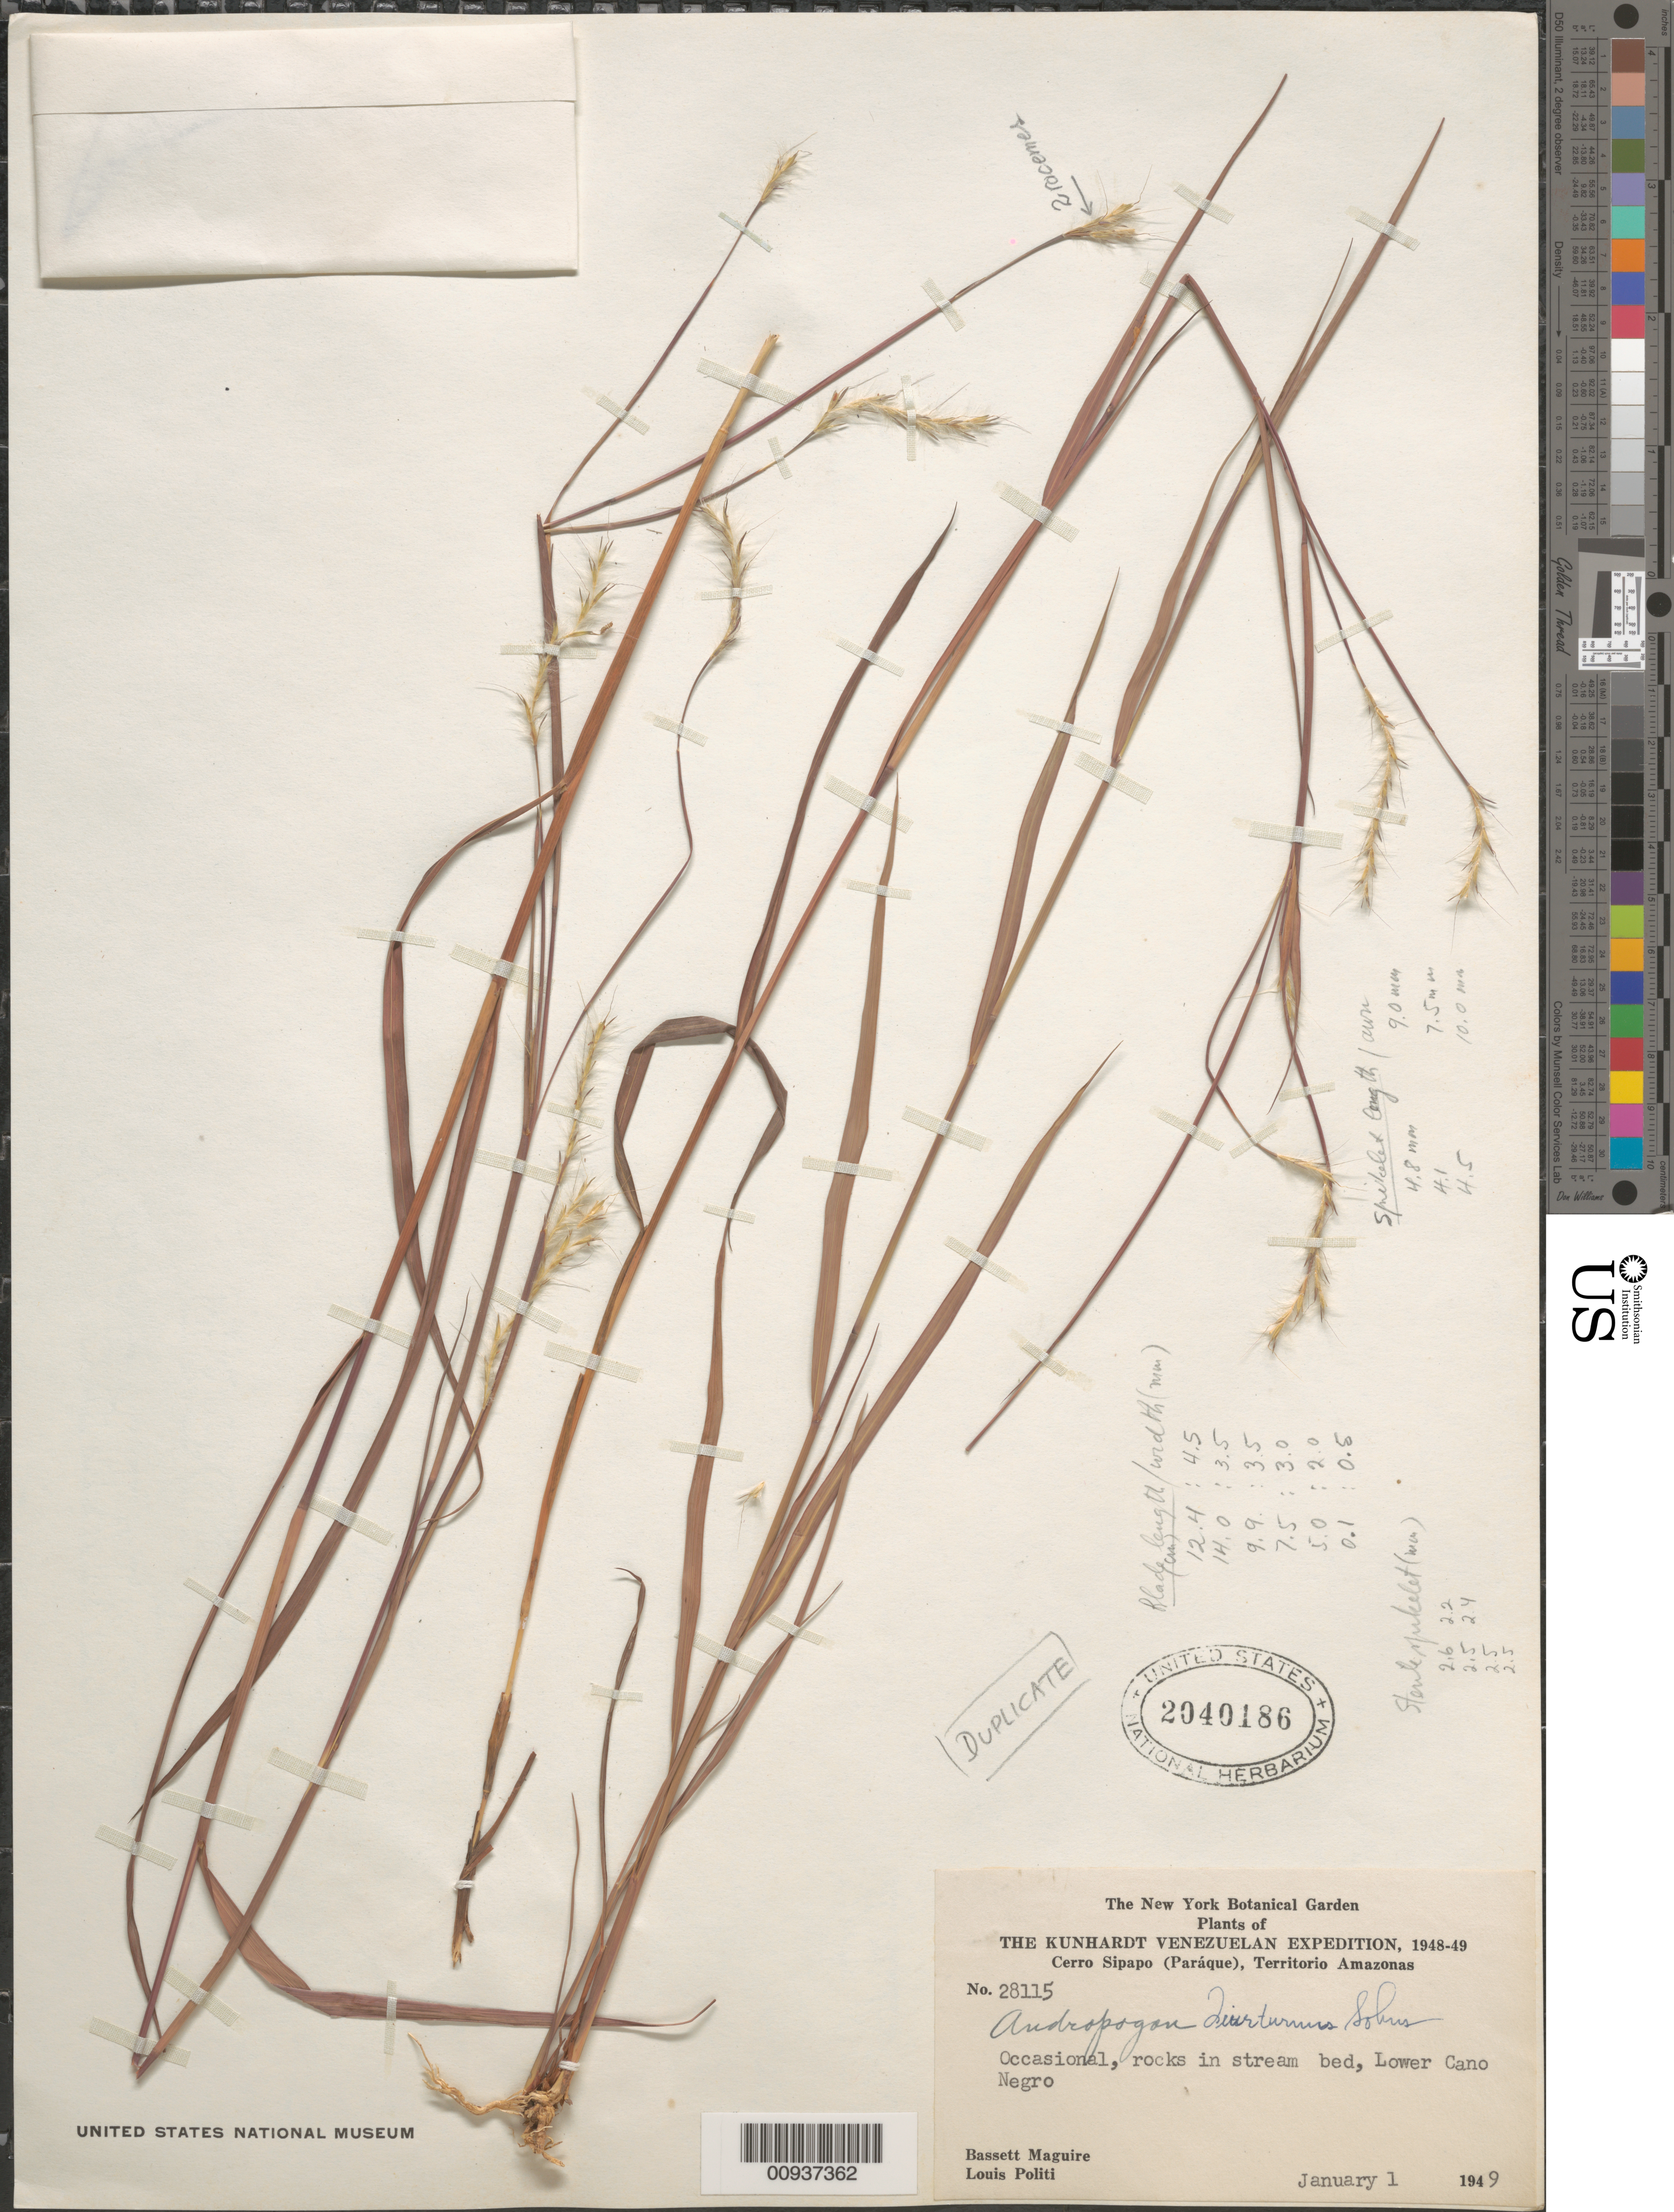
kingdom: Plantae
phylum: Tracheophyta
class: Liliopsida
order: Poales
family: Poaceae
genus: Andropogon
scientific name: Andropogon diuturnus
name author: Sohns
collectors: B. Maguire & L. Politi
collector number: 28115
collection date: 1949-01-01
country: Venezuela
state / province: Amazonas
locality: The Kunhardt Venezuelan Expedition, 1948-49. Cerro Sipapo (Paráque), Territorio Amazonas. Occasional, rocks in stream bed, Lower Cano Negro.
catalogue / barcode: US 2040186